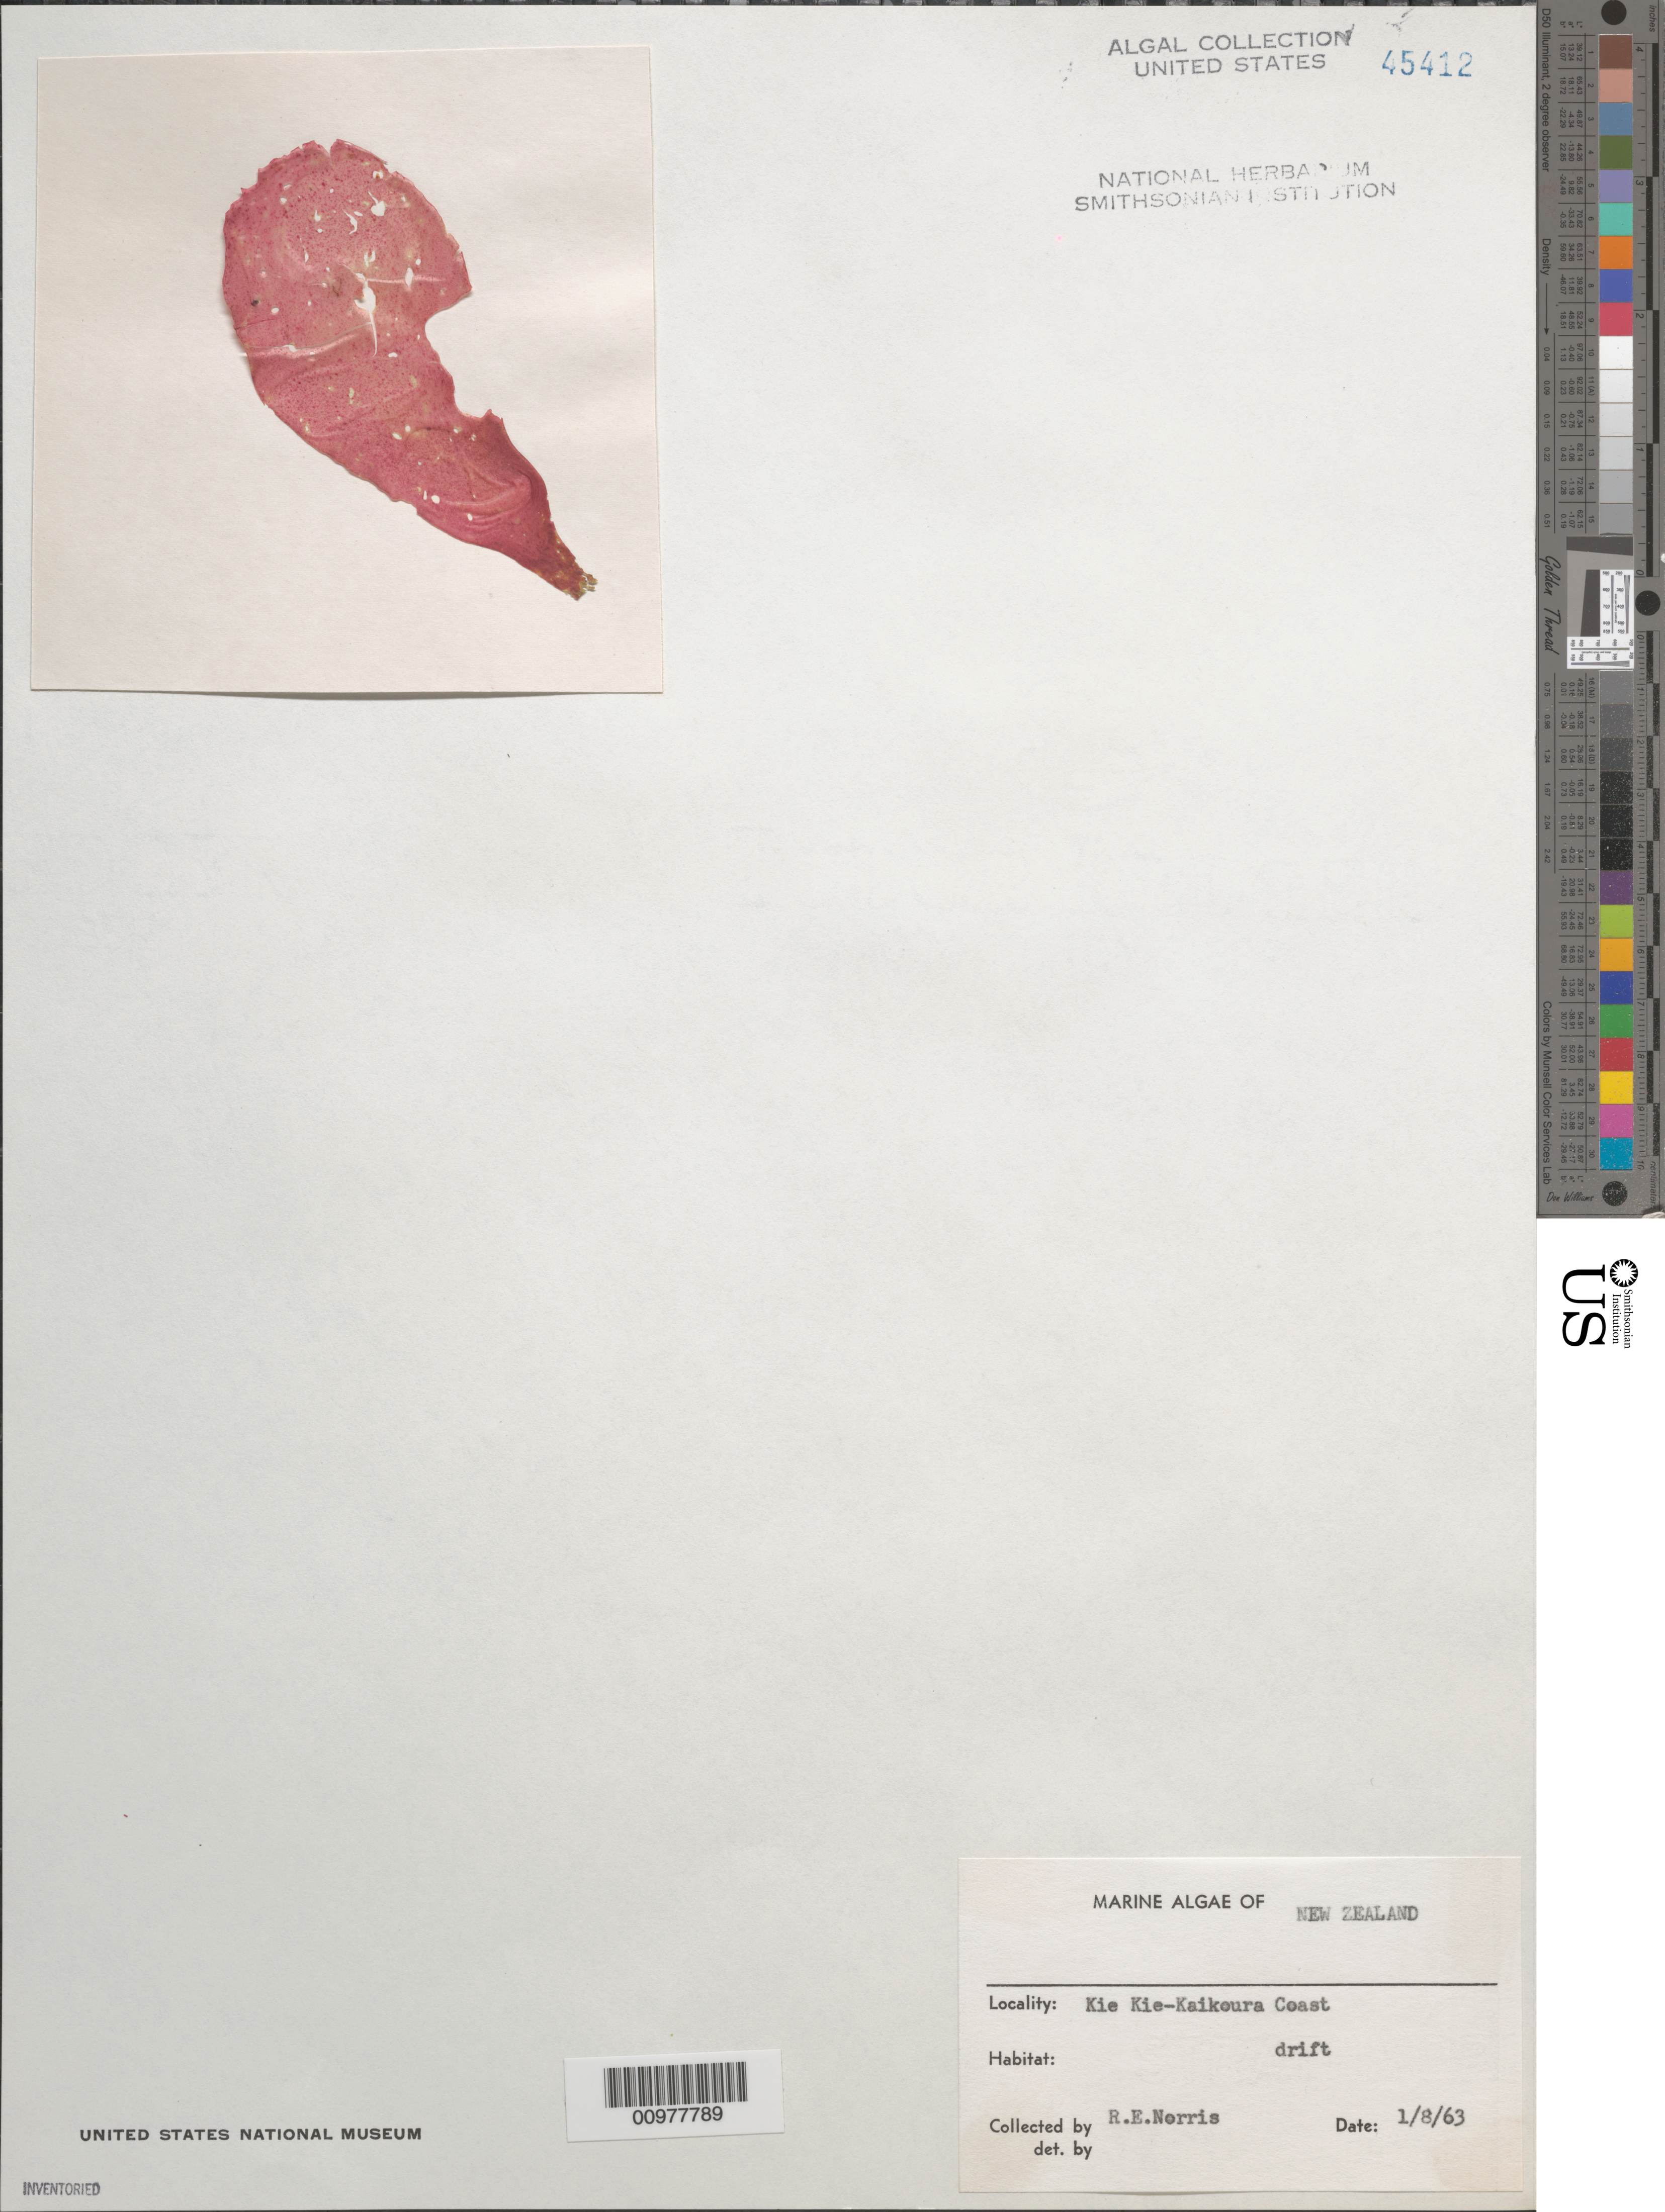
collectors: R. E. Norris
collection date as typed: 08 Jan 1963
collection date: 1963-01-08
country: New Zealand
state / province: Canterbury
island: South Island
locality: Kie Kie-Kaikoura Coast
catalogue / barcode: US 45412